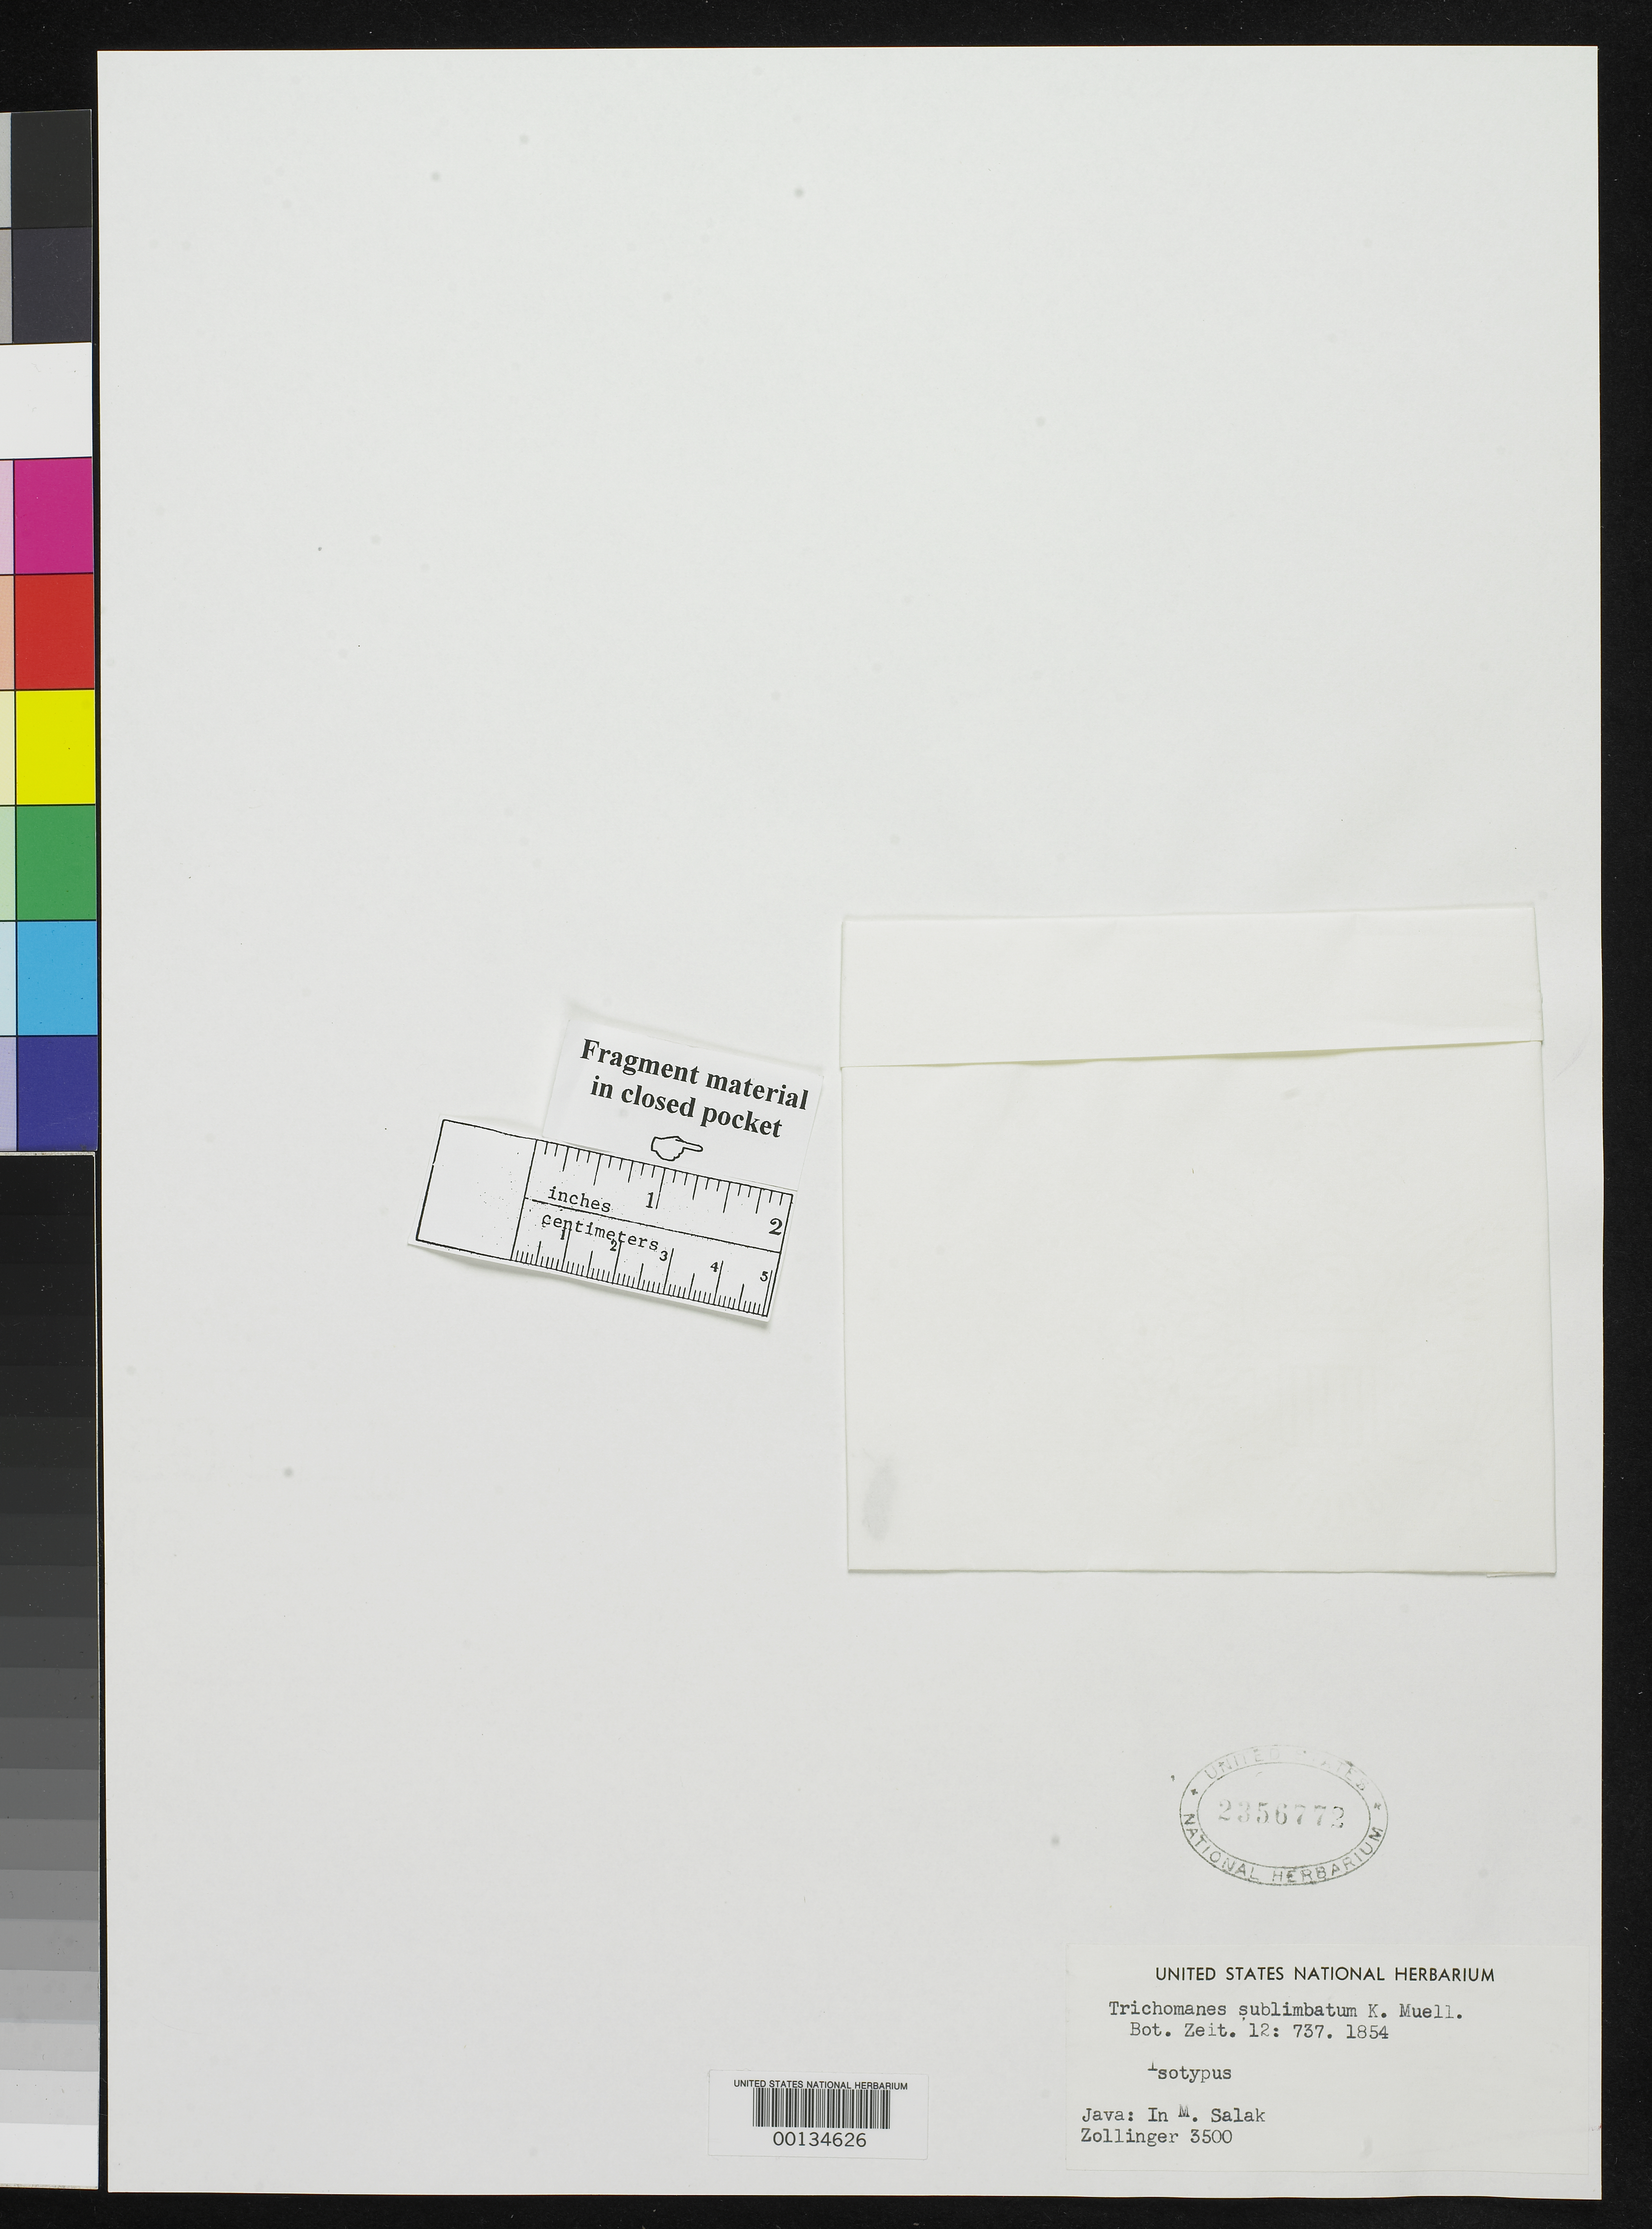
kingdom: Plantae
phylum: Tracheophyta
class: Polypodiopsida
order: Hymenophyllales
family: Hymenophyllaceae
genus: Trichomanes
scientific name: Trichomanes sublimbatum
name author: Mueller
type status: Isotype Fragment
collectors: H. Zollinger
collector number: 3500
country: Indonesia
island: Java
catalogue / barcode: US 2356772